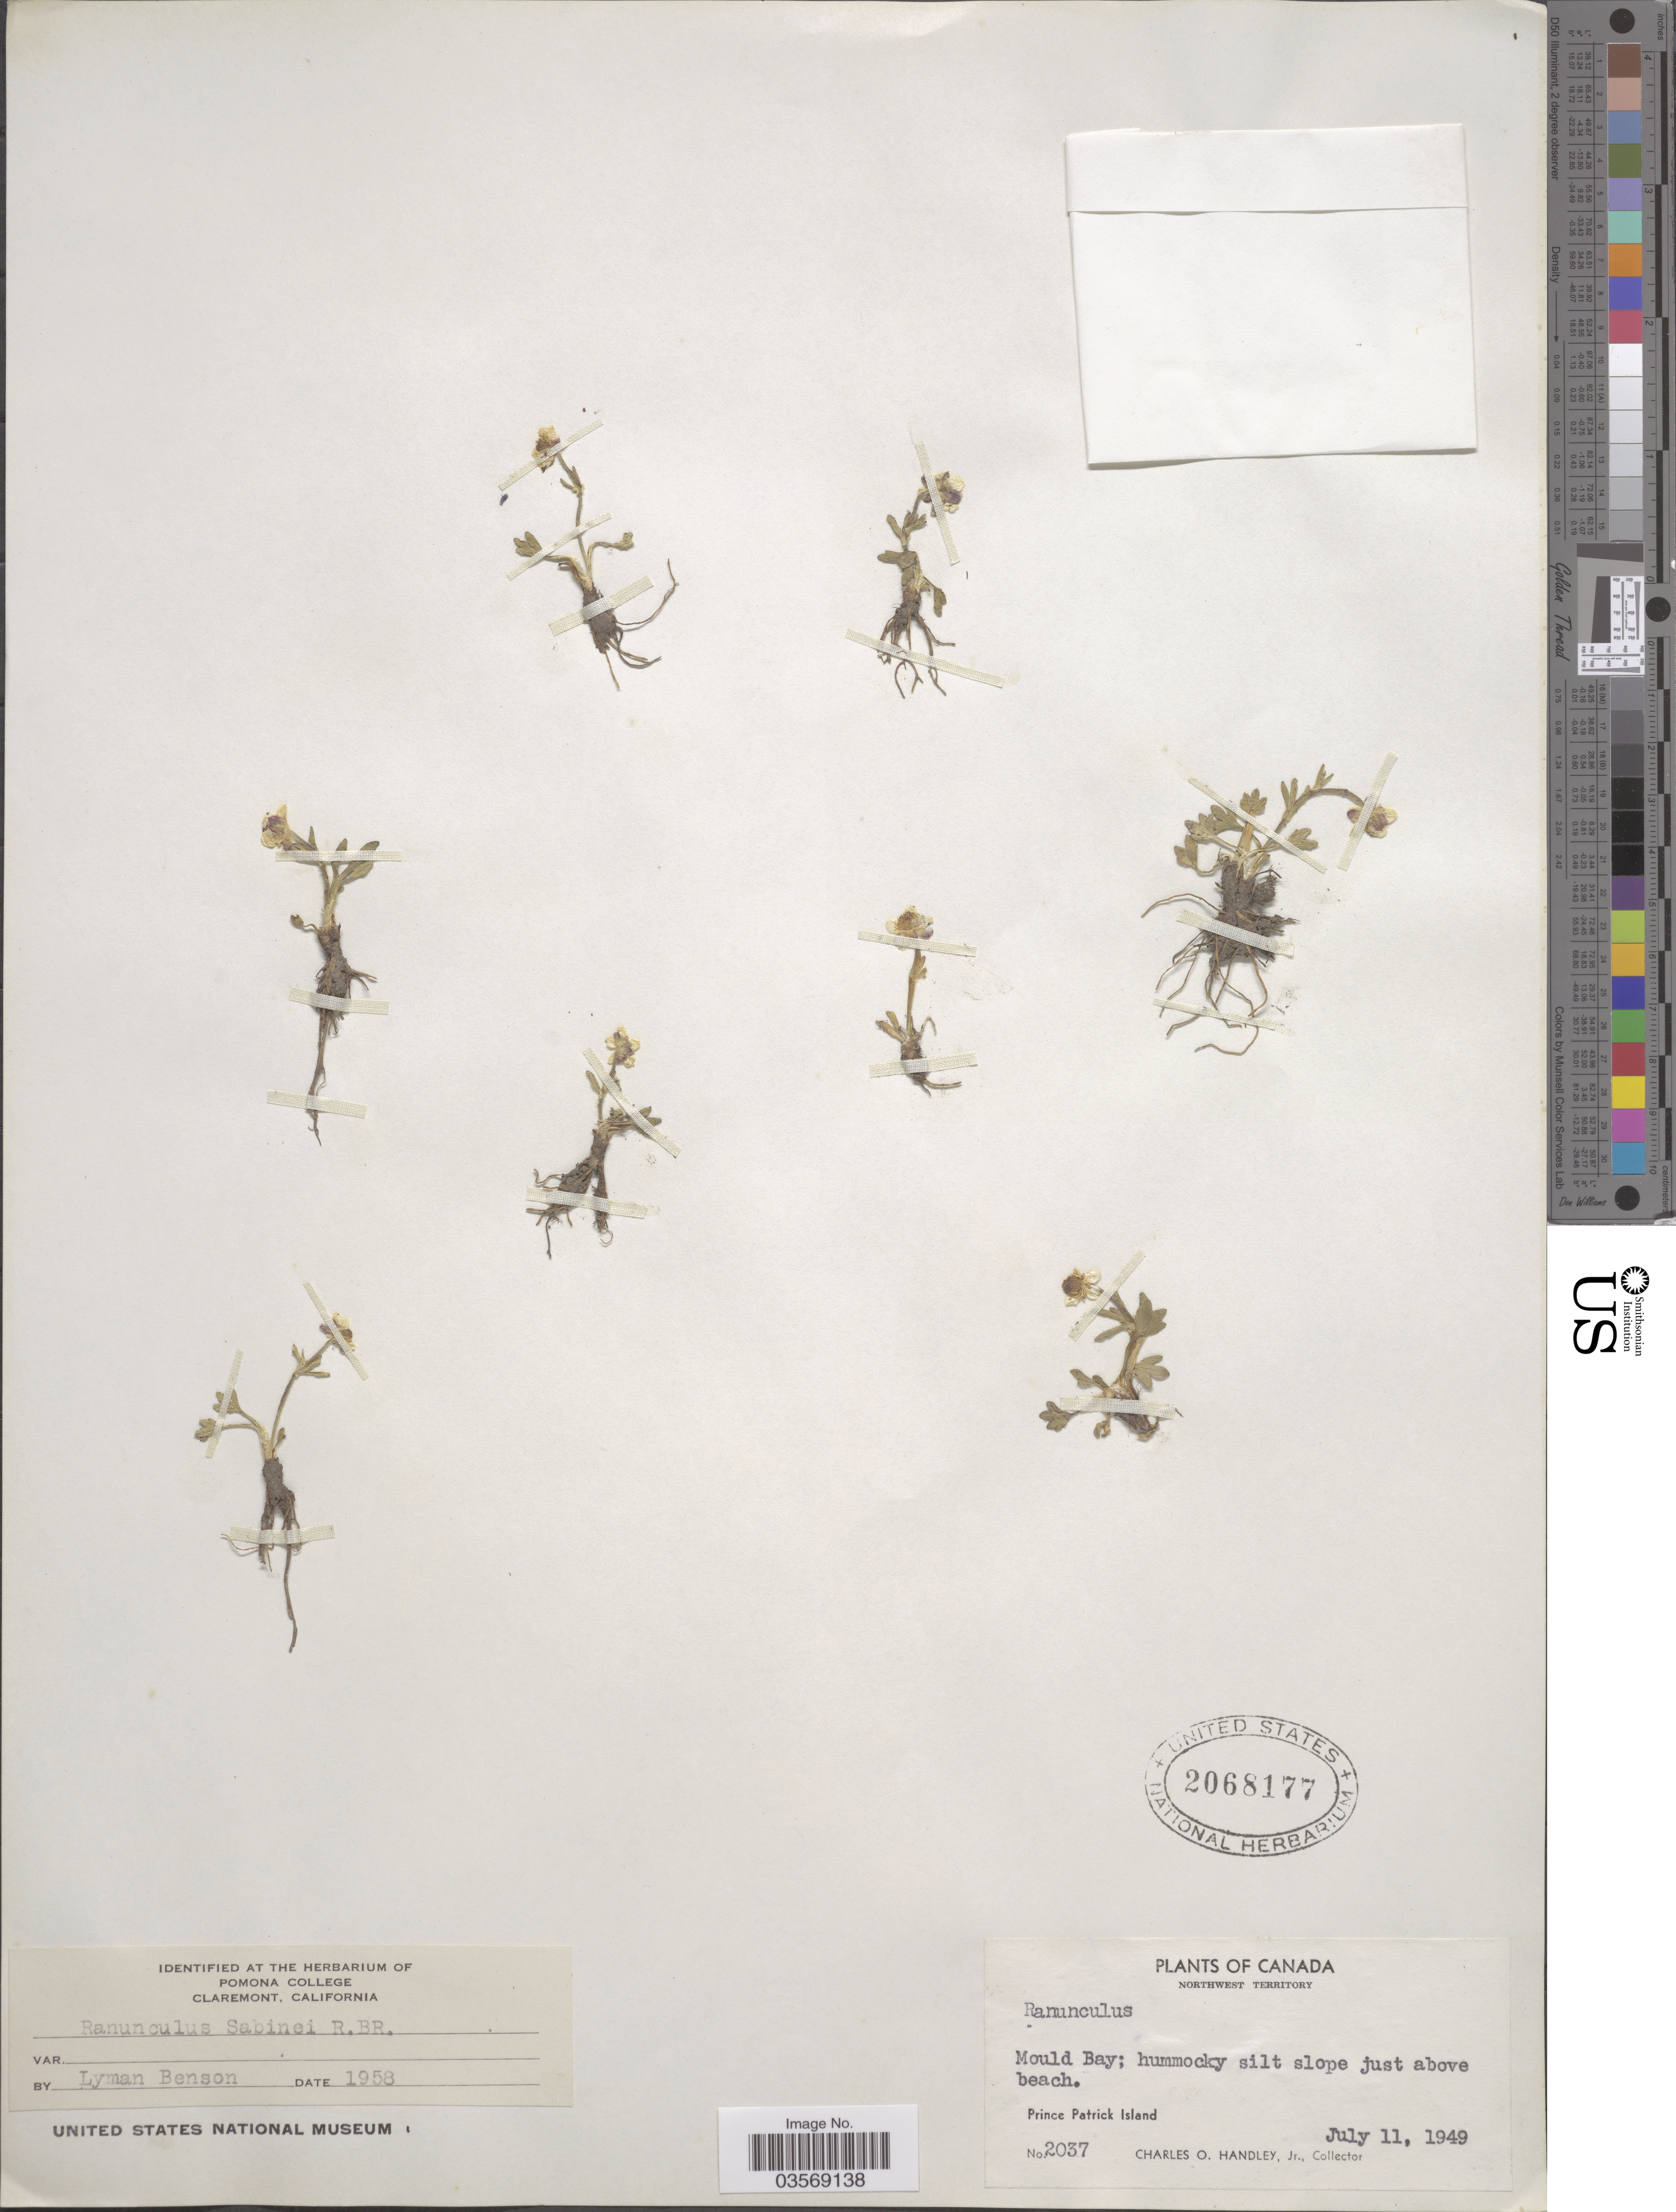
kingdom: Plantae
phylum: Tracheophyta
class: Magnoliopsida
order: Ranunculales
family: Ranunculaceae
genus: Ranunculus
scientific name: Ranunculus sabinei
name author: R. Br.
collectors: C. Handley Jr.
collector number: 2037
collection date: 1949-07-11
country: Canada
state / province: Northwest Territories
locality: Mould Bay; slope just above beach. Prince Patrick Island. Northwest Territory.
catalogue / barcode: US 2068177